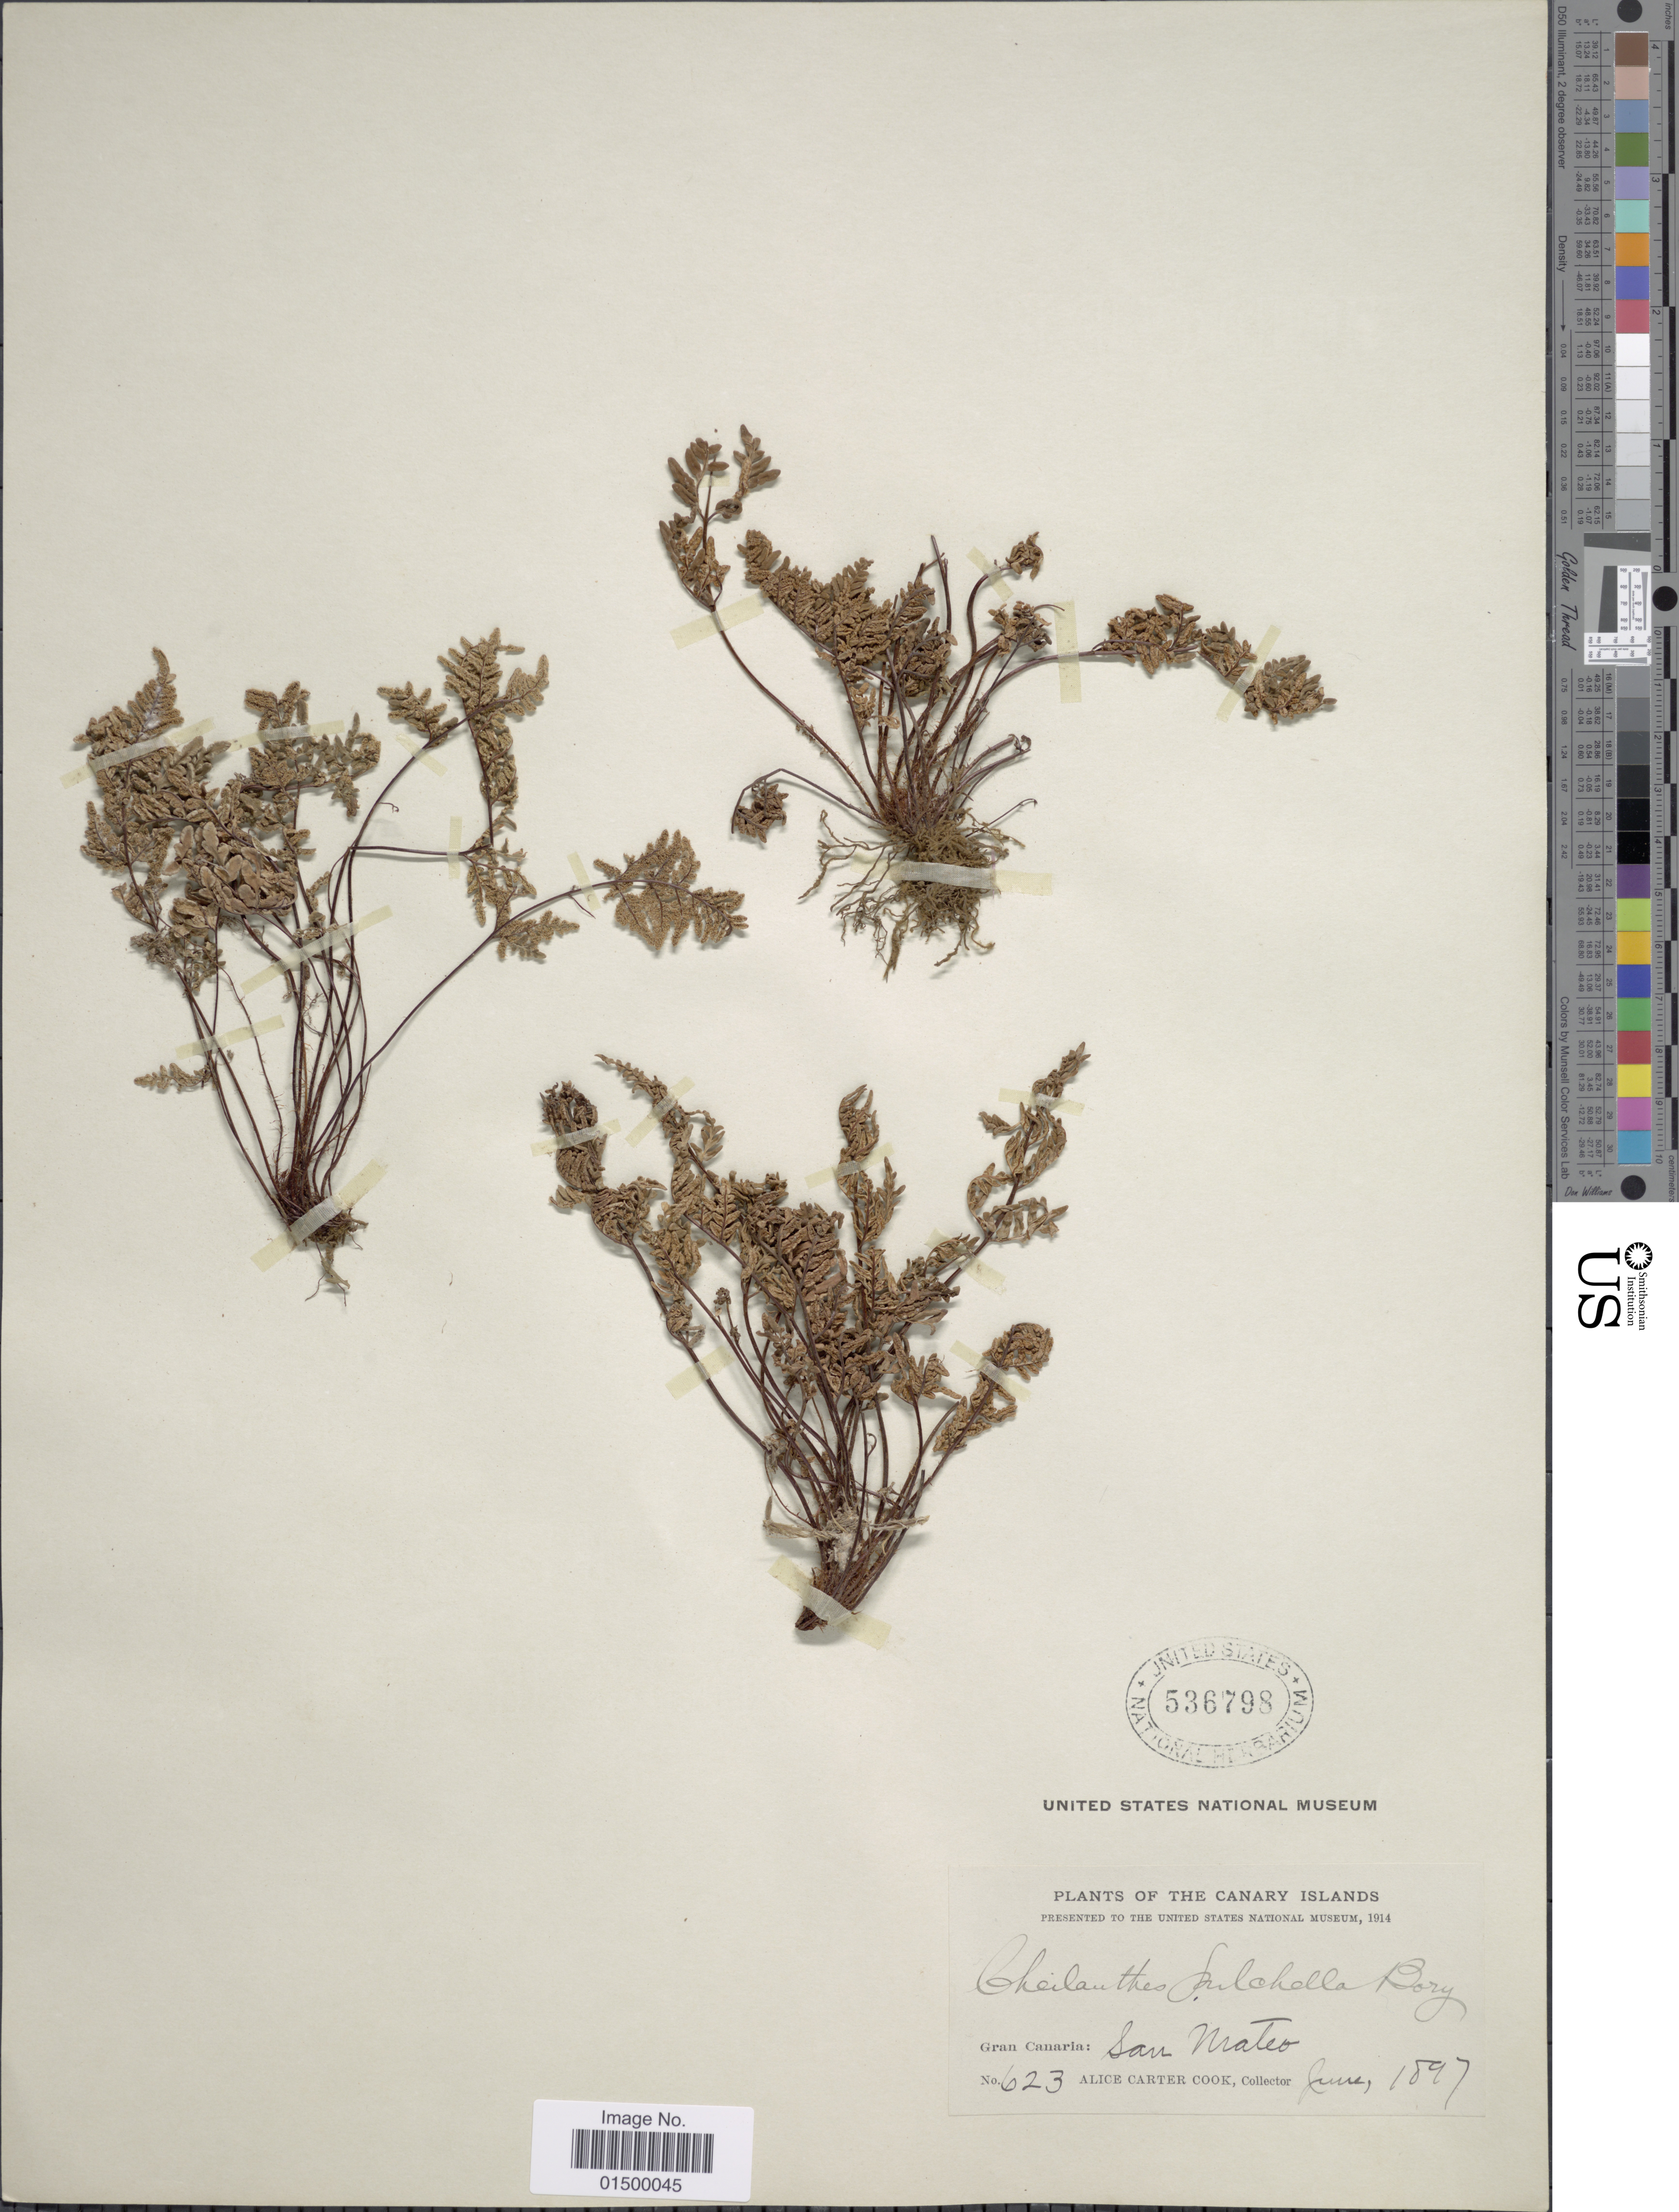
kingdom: Plantae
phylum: Tracheophyta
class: Polypodiopsida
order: Polypodiales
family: Pteridaceae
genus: Cheilanthes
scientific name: Cheilanthes pulchella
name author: Bory ex Willd.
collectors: Alice C. Cook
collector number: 623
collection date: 1897-06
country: Spain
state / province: Canarias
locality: Canary Islands. Gran Canaria:San Mateo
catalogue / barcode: US 536798